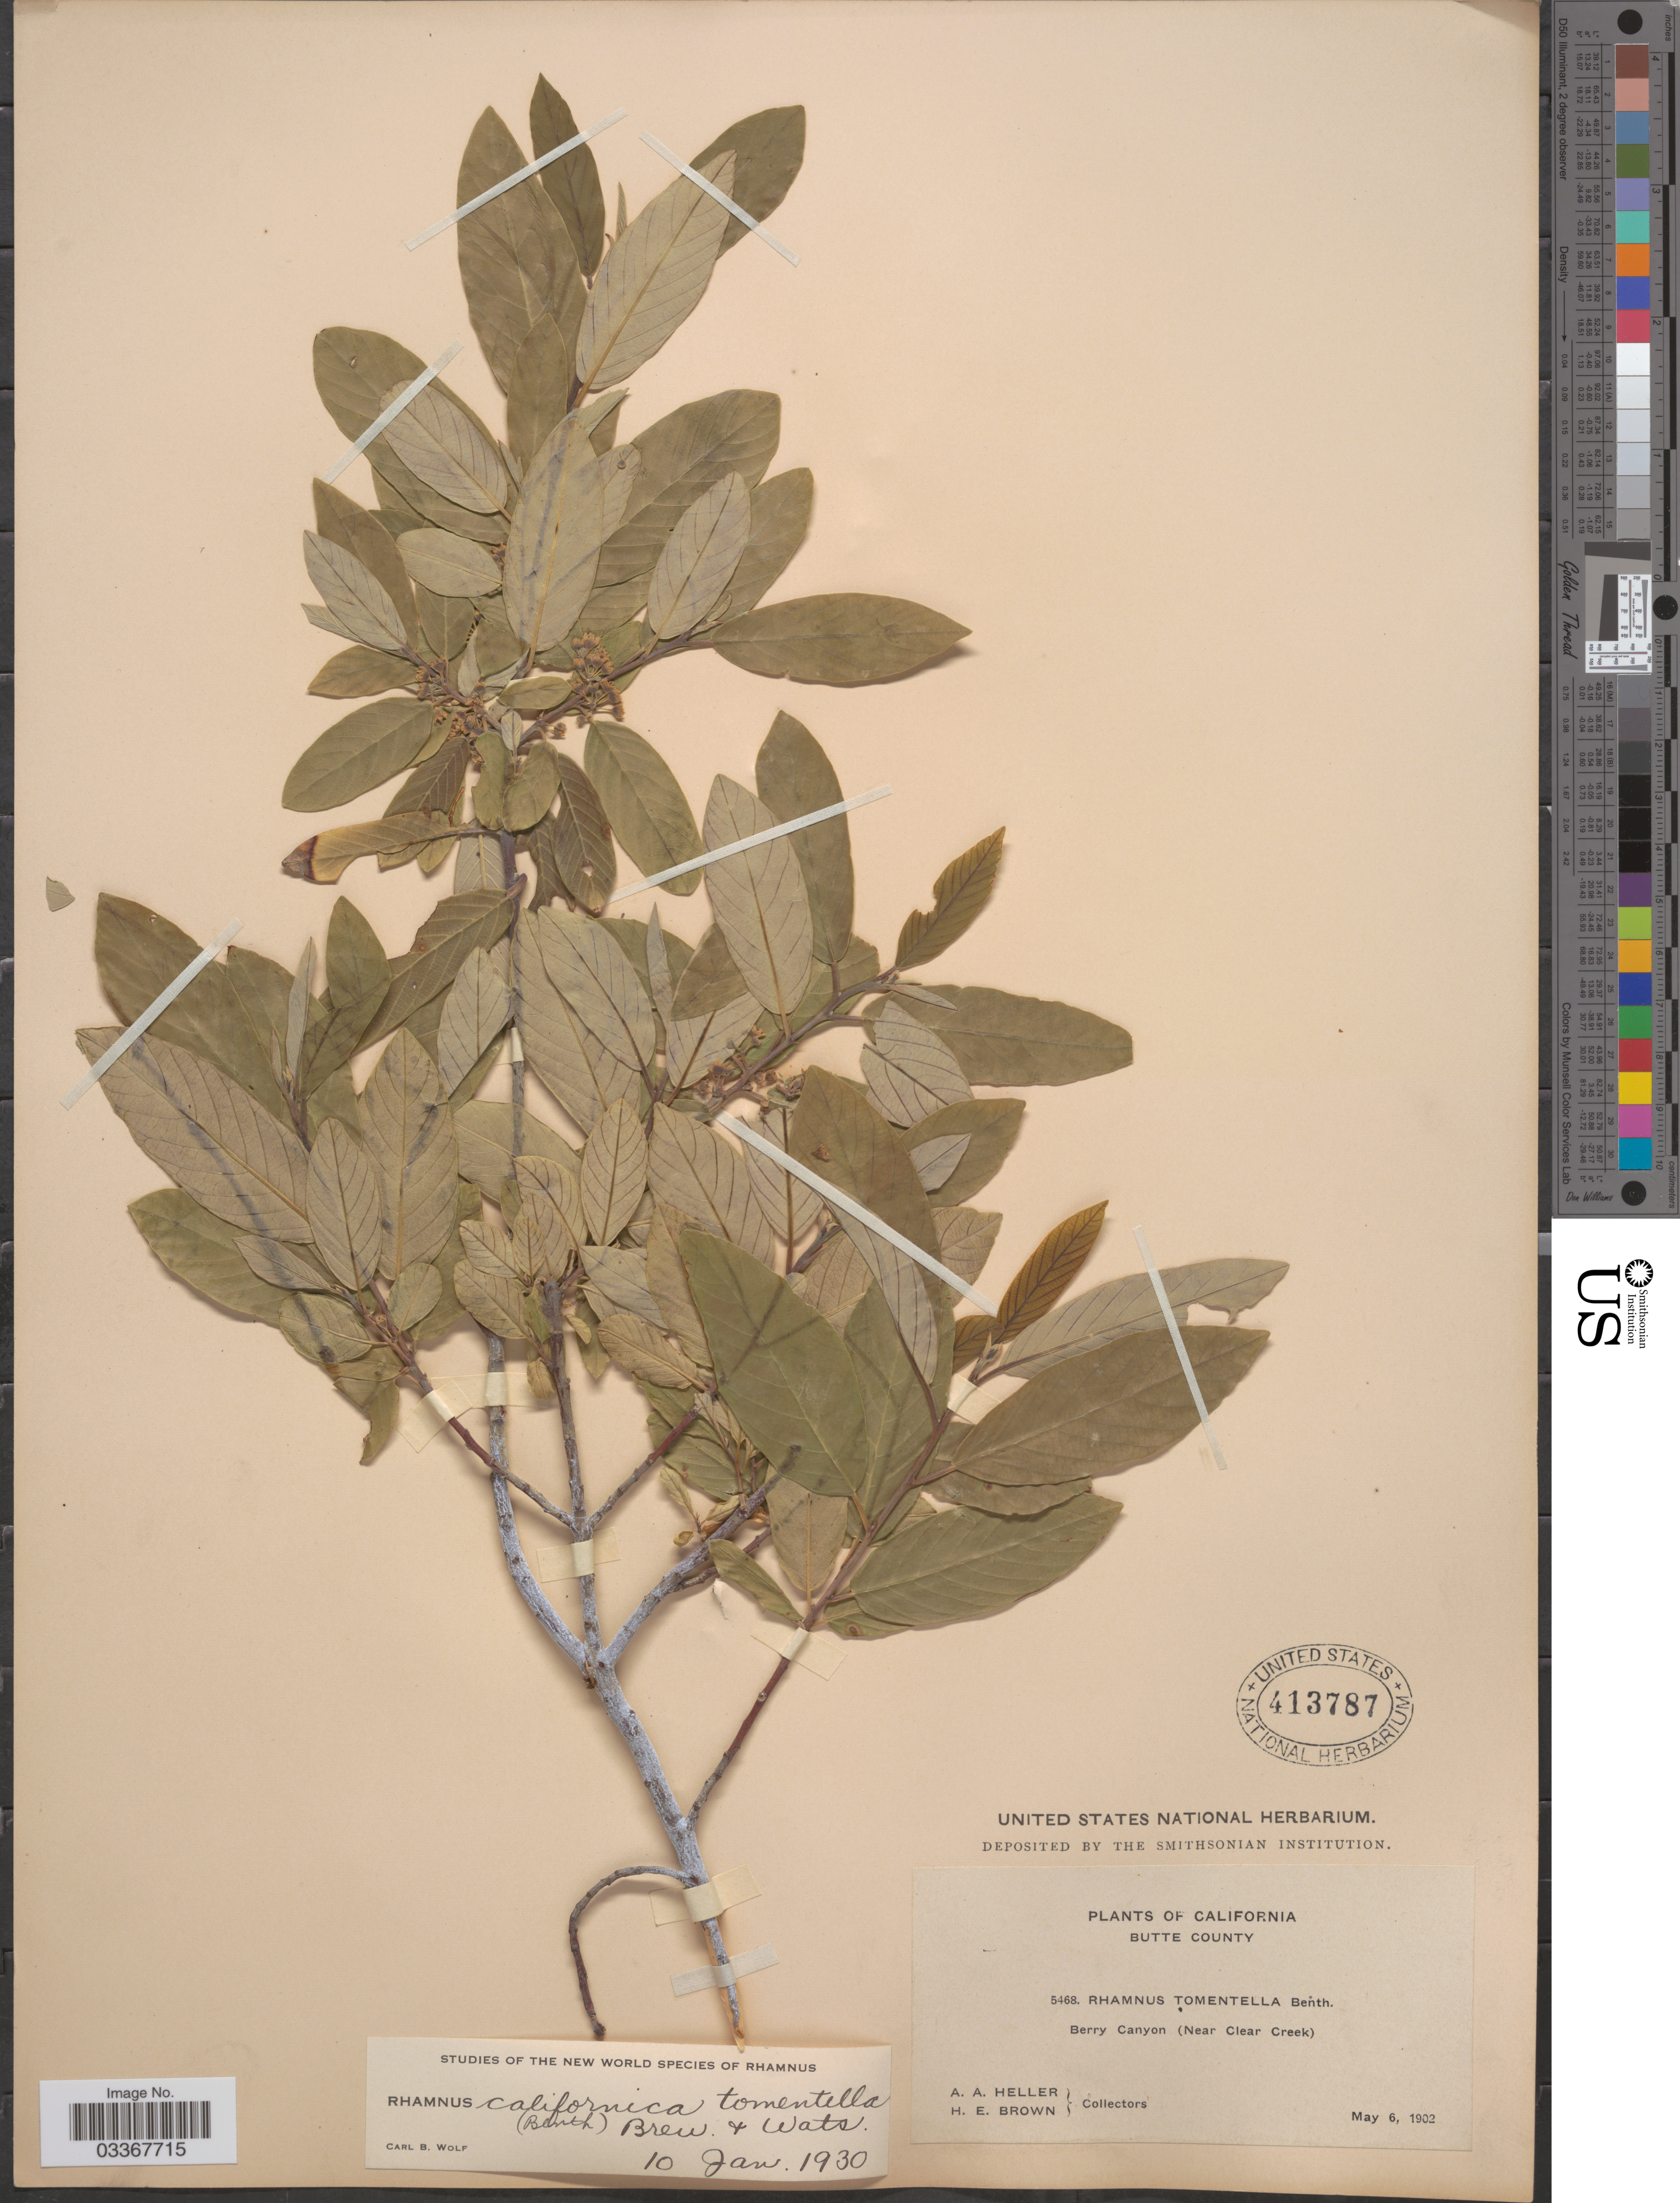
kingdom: Plantae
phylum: Tracheophyta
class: Magnoliopsida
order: Rosales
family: Rhamnaceae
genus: Frangula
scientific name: Frangula californica subsp. tomentella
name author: (Benth.) Kartesz & Gandhi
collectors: A. A. Heller & H. E. Brown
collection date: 1902-05-06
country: United States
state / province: California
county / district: Butte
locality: Butte County, Berry Canyon (Near Clear Creek).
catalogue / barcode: US 413787